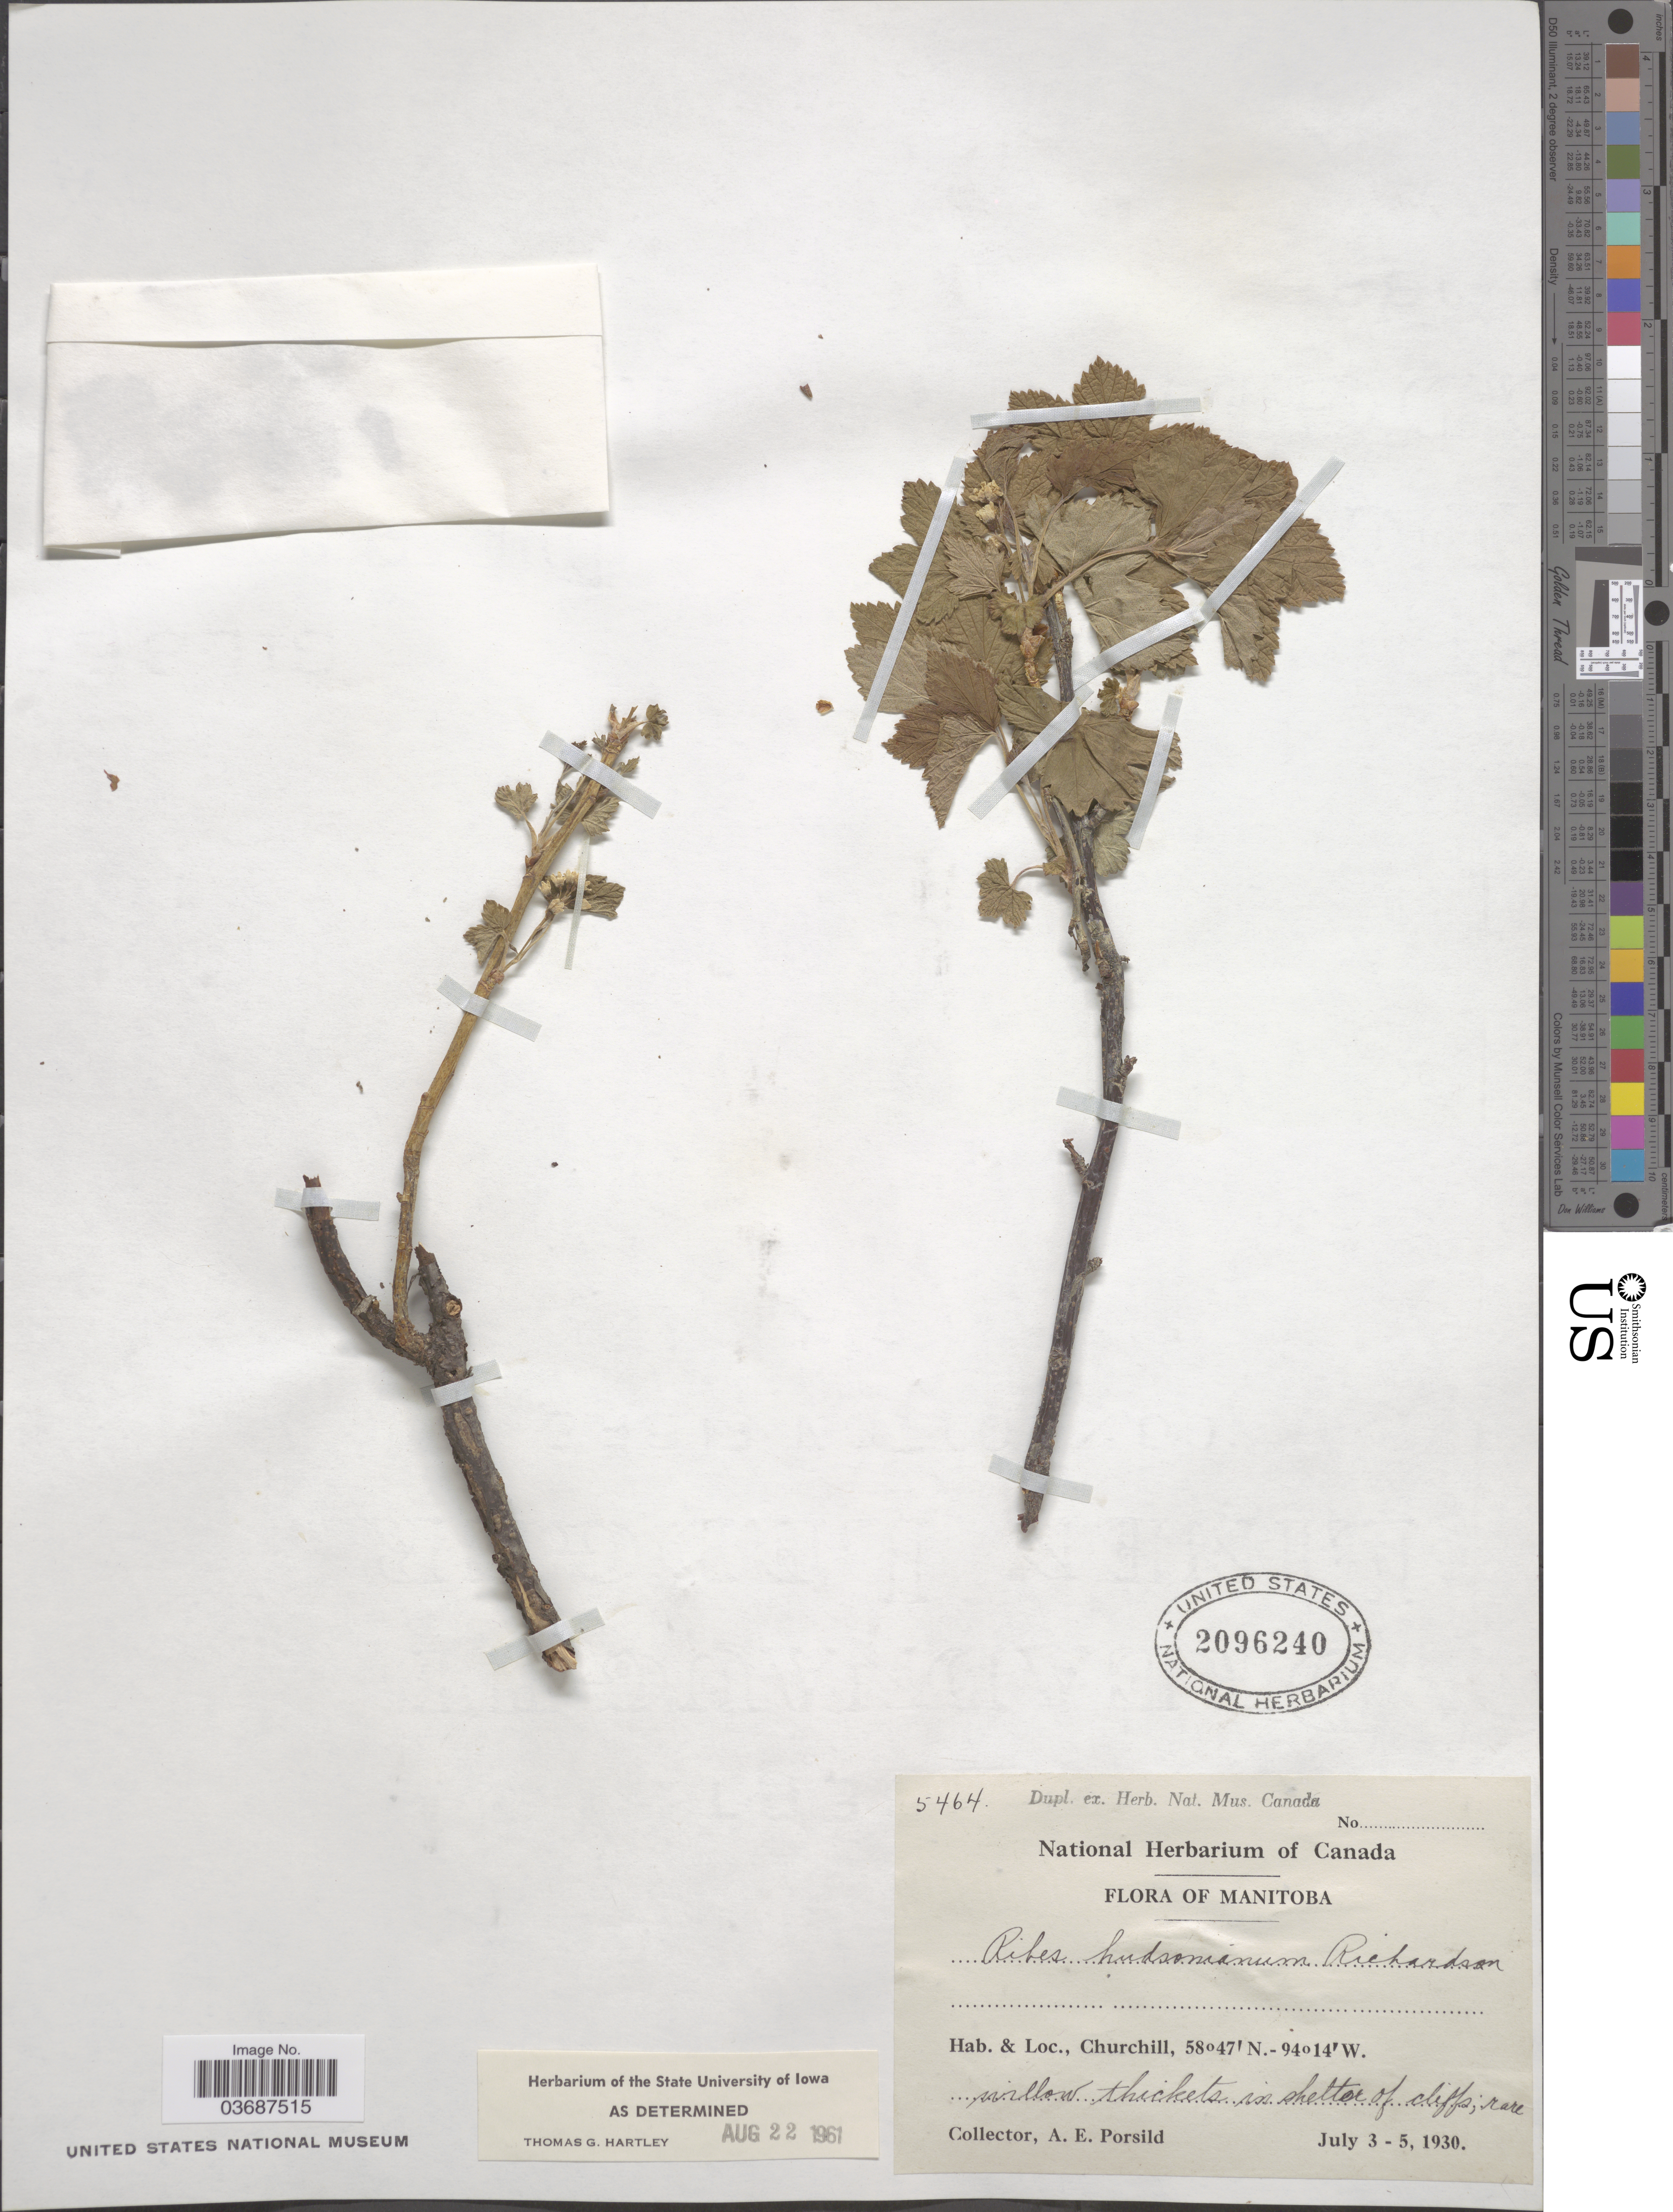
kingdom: Plantae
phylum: Tracheophyta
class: Magnoliopsida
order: Saxifragales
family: Grossulariaceae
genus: Ribes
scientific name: Ribes hudsonianum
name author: Richardson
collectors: A. E. Porsild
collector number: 5464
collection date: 1930-07-03/1930-07-05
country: Canada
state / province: Manitoba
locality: Churchill. Willow thickets in shelter of cliffs.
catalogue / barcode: US 2096240